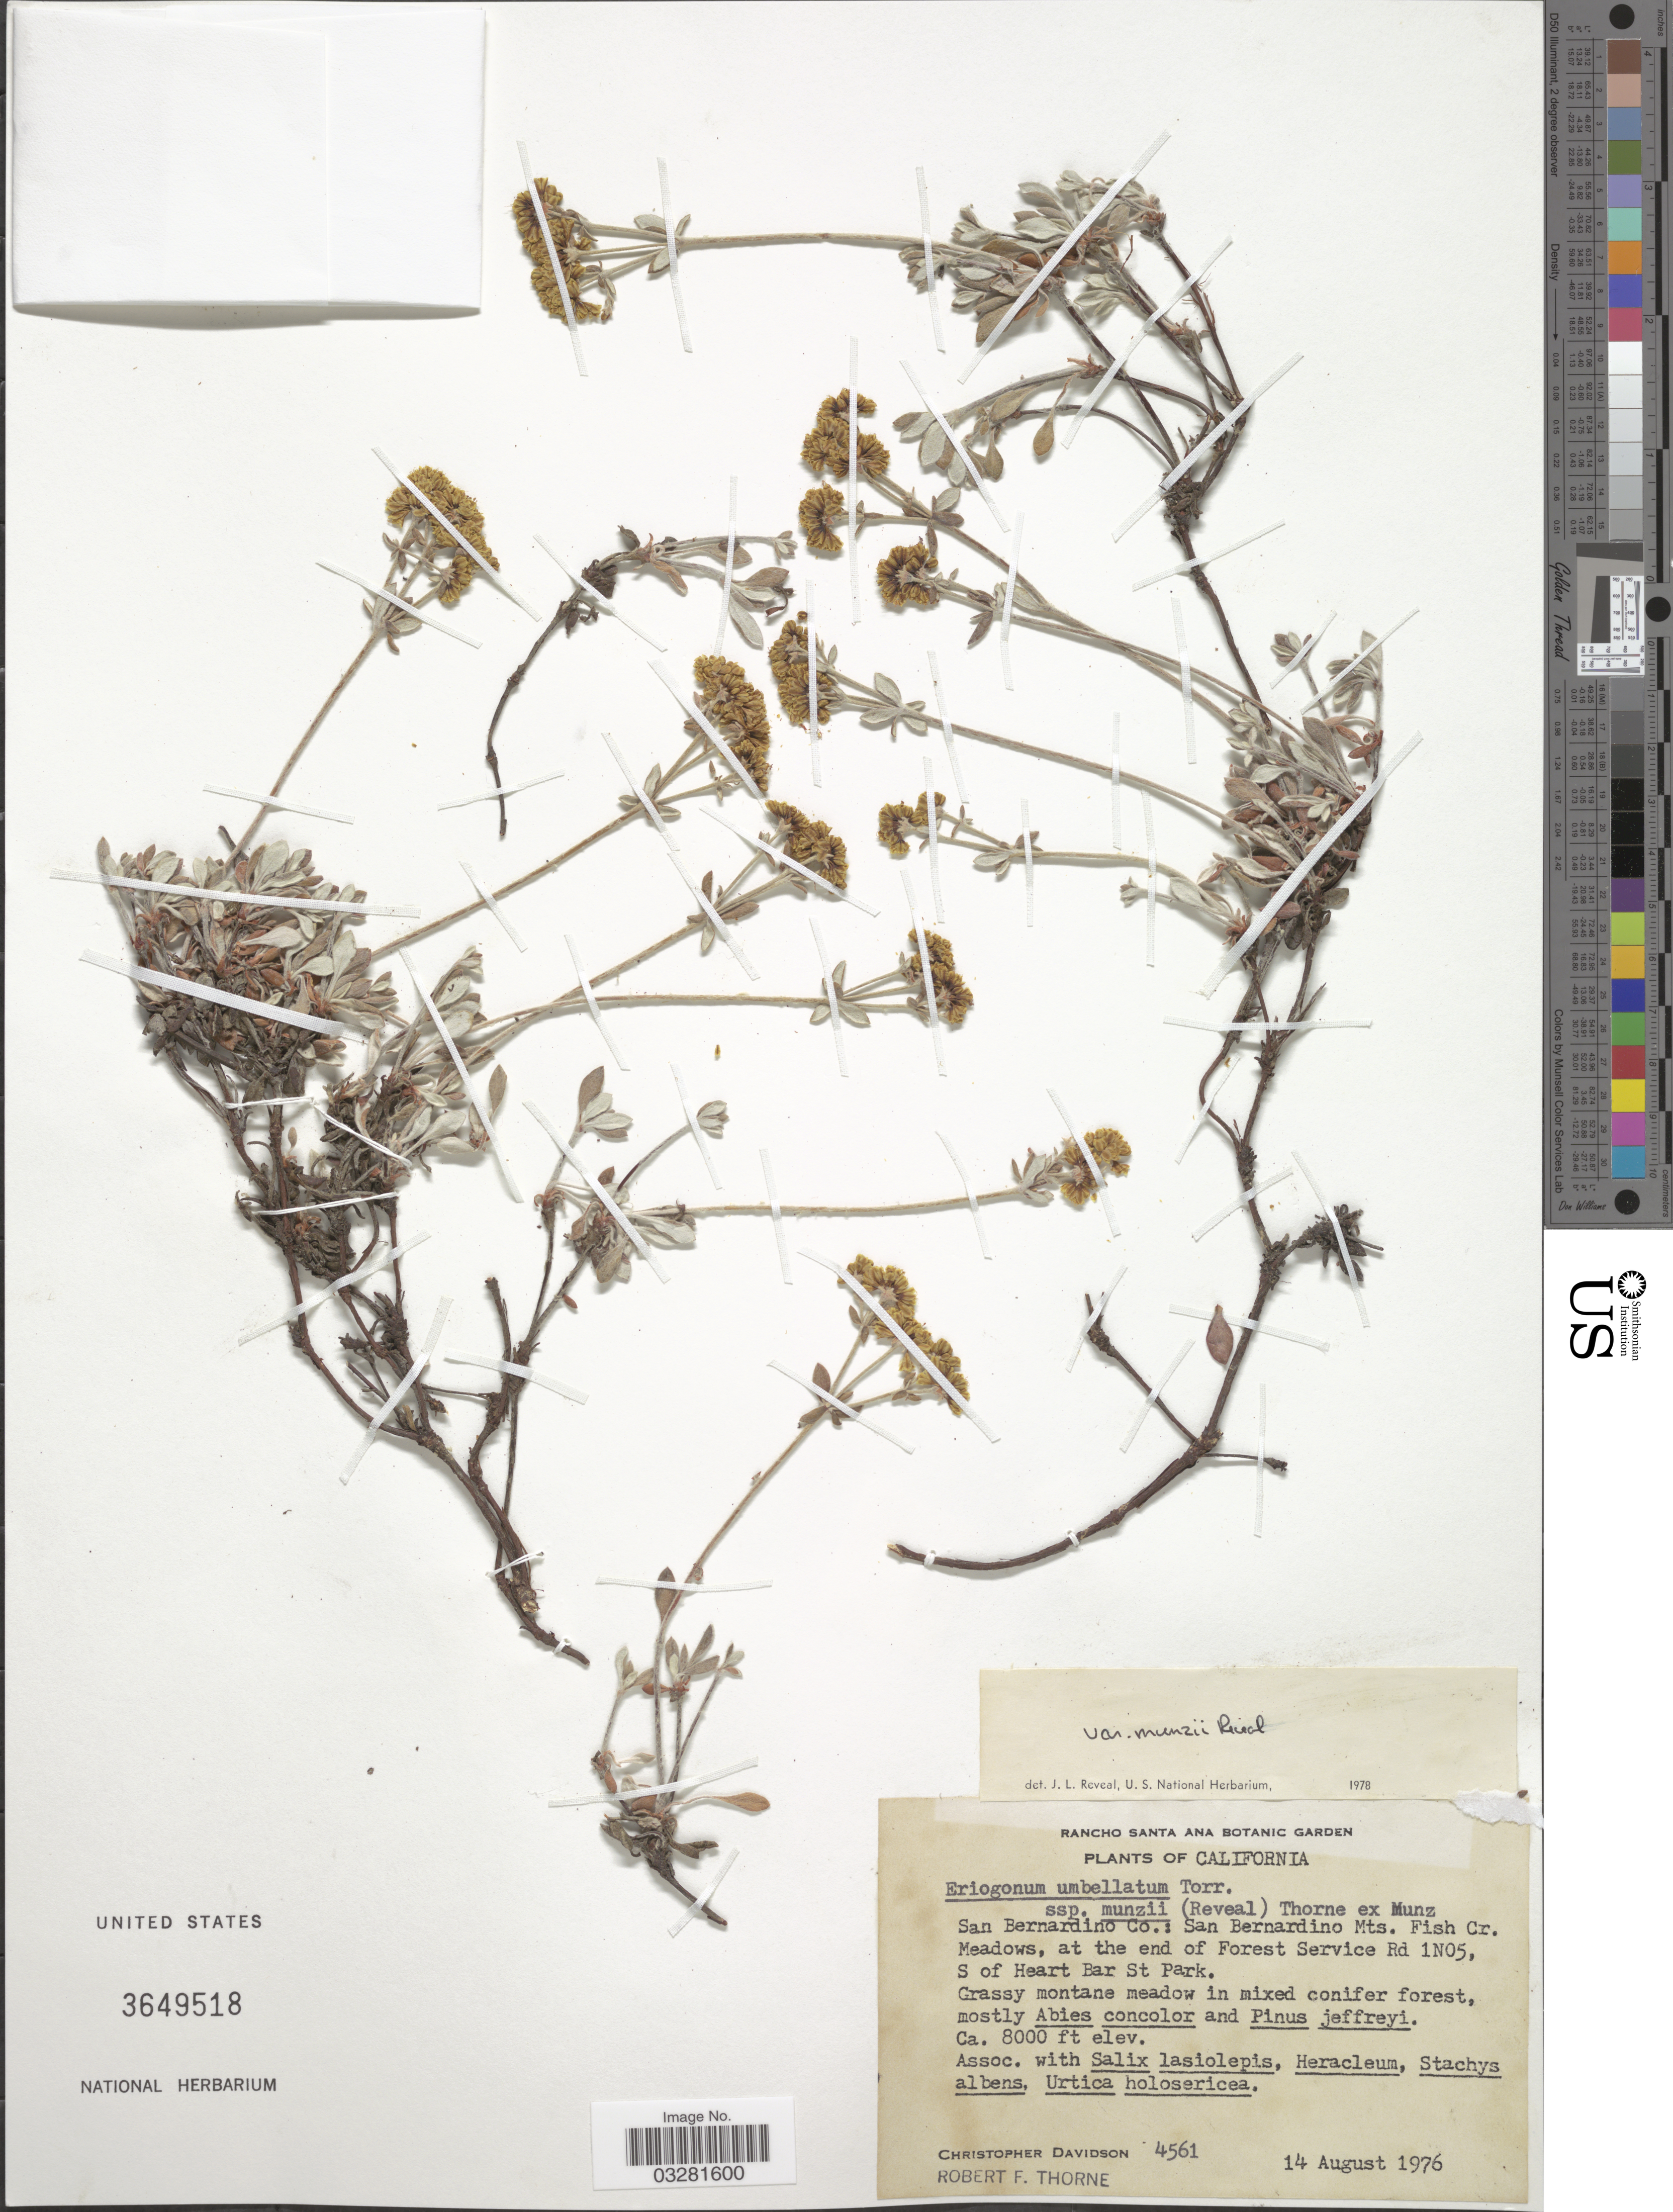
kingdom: Plantae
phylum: Tracheophyta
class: Magnoliopsida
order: Caryophyllales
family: Polygonaceae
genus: Eriogonum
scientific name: Eriogonum umbellatum subsp. munzii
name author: (Reveal) Thorne ex Munz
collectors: C. Davidson & R. F. Thorne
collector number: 4561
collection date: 1976-08-14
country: United States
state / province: California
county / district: San Bernardino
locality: San Bernardino Co.: San Bernardino Mts. Fish Cr. Meadows, at the end of Forest Service Rd 1N05, S of Heart Bar St Park.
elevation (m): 2438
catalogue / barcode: US 3649518